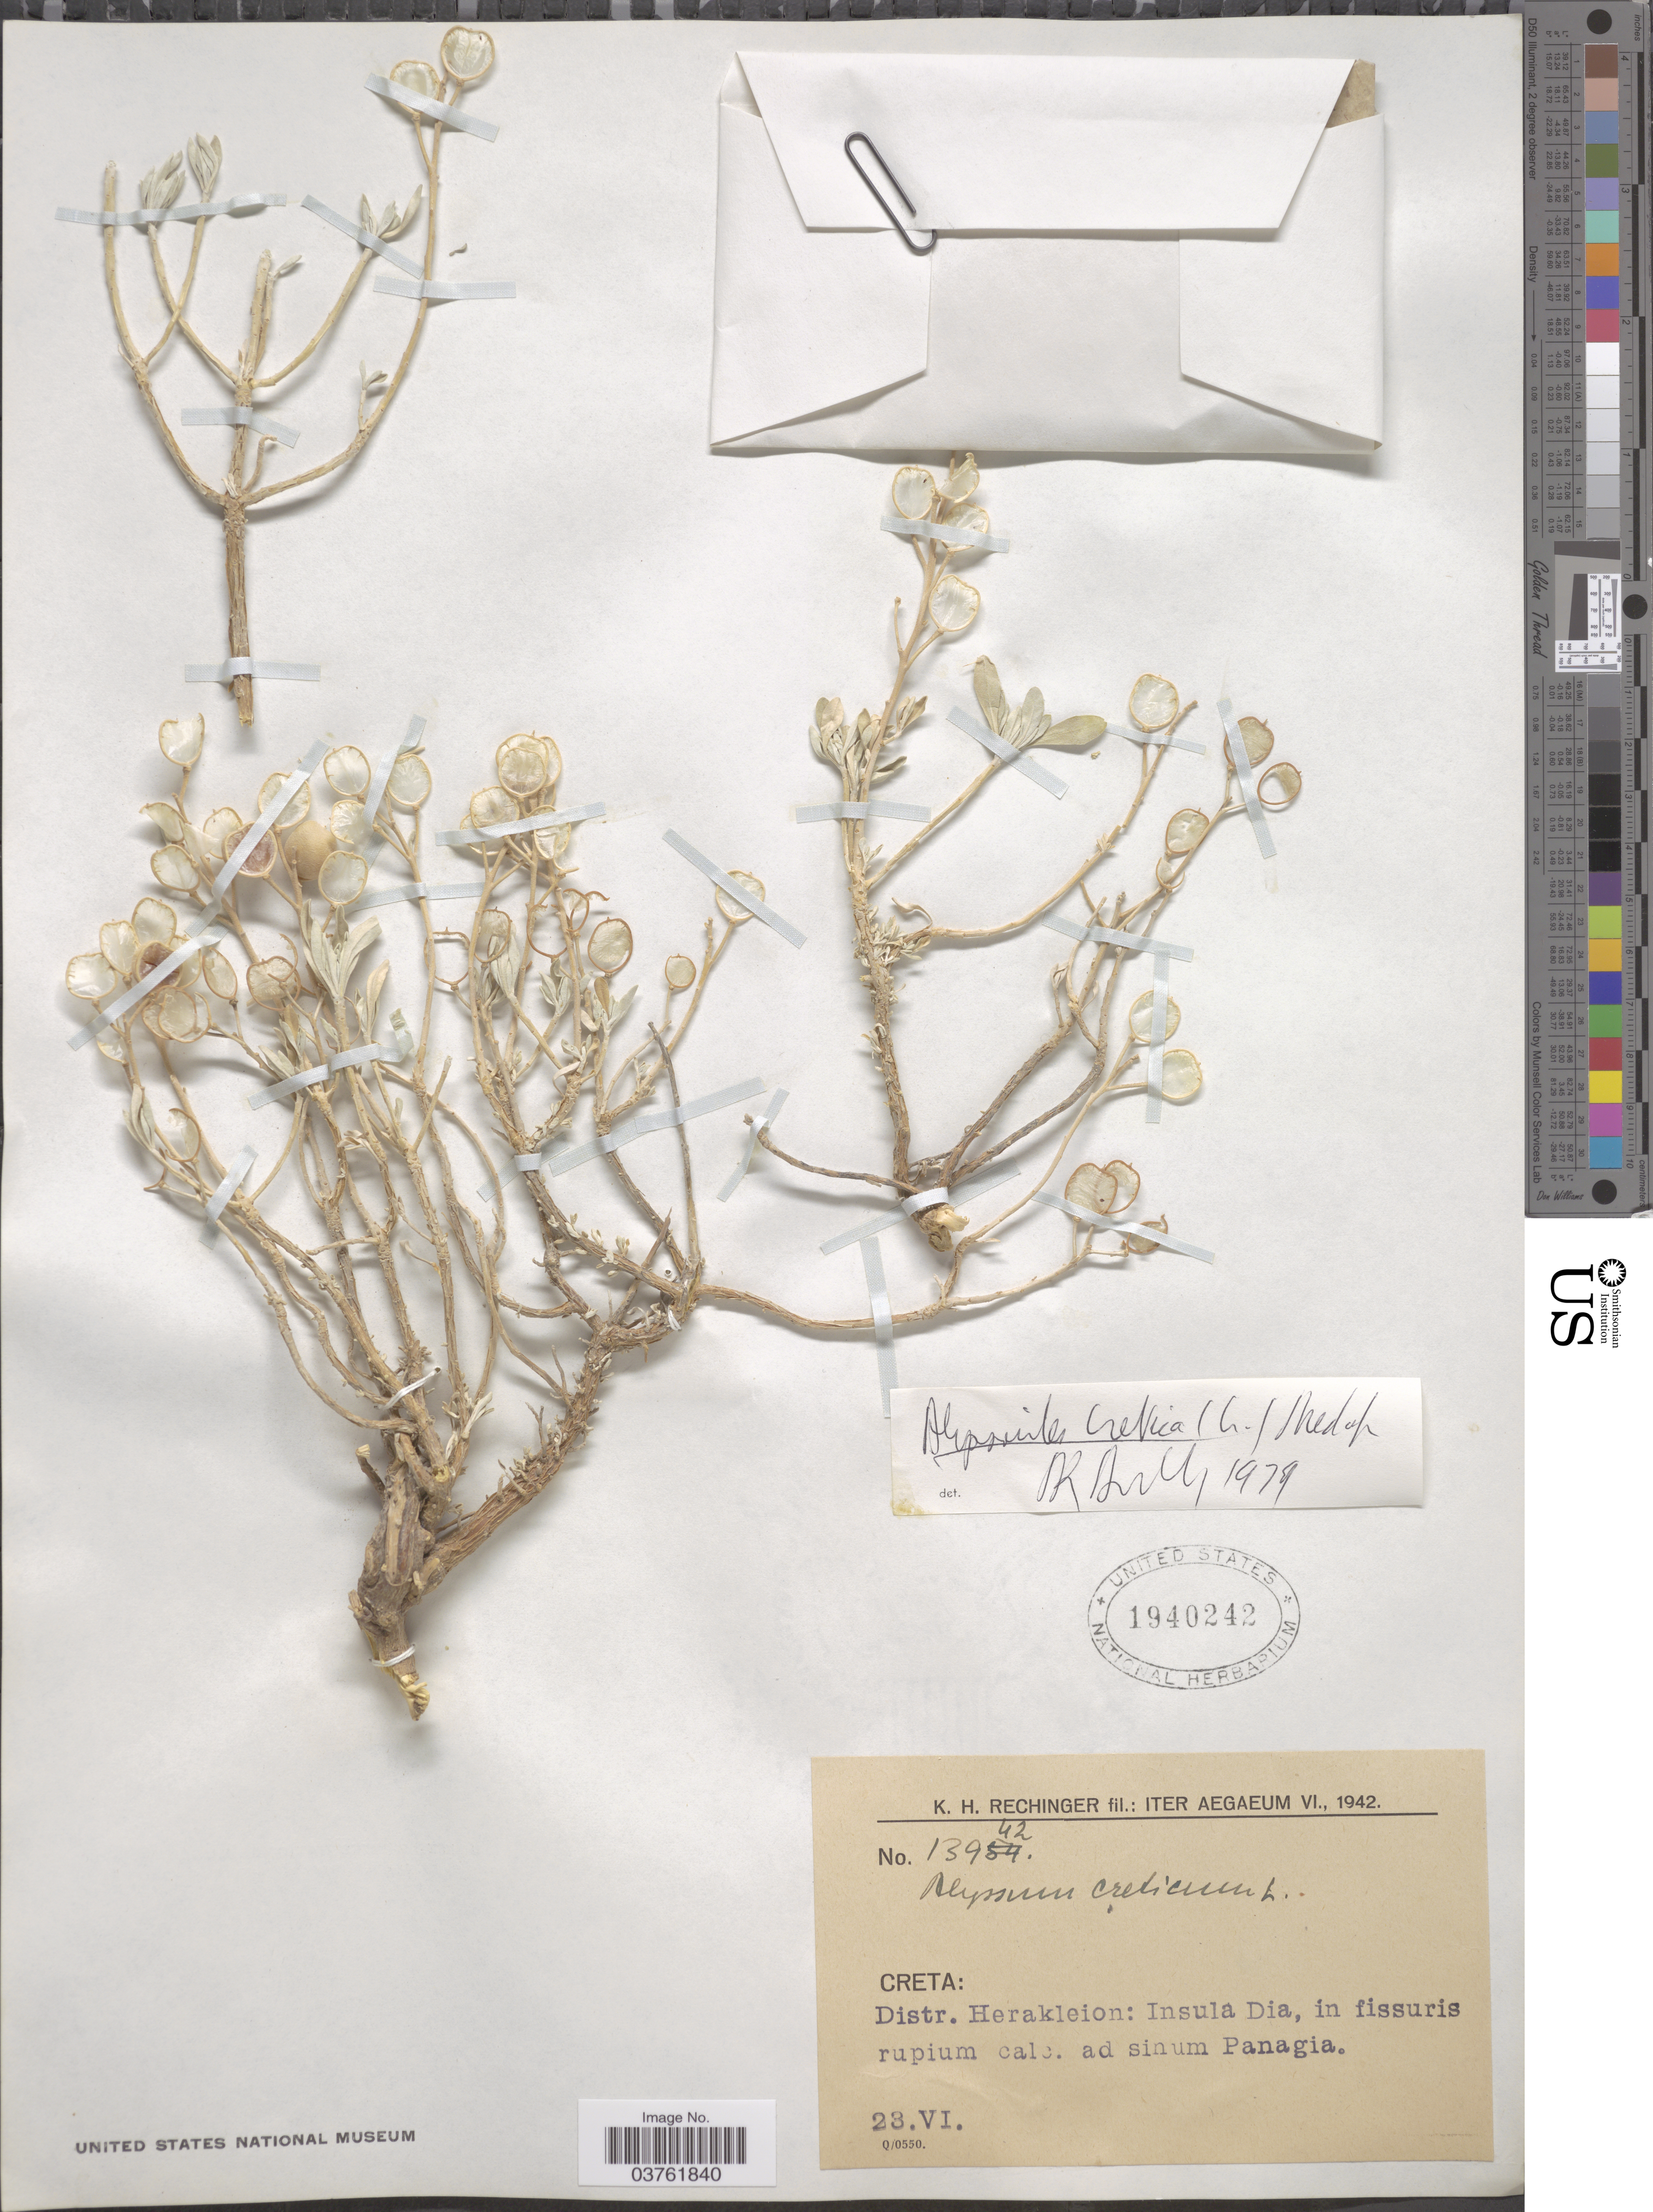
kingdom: Plantae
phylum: Tracheophyta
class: Magnoliopsida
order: Brassicales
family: Brassicaceae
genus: Alyssum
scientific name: Alyssum creticum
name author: L.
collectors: K. H. Rechinger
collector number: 13942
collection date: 1942-06-23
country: Greece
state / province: Crete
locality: Aegaeum. Creta: Distr. Herakleion: Insula Dia, in fissuris rupium calc. ad sinum Panagia.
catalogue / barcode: US 1940242